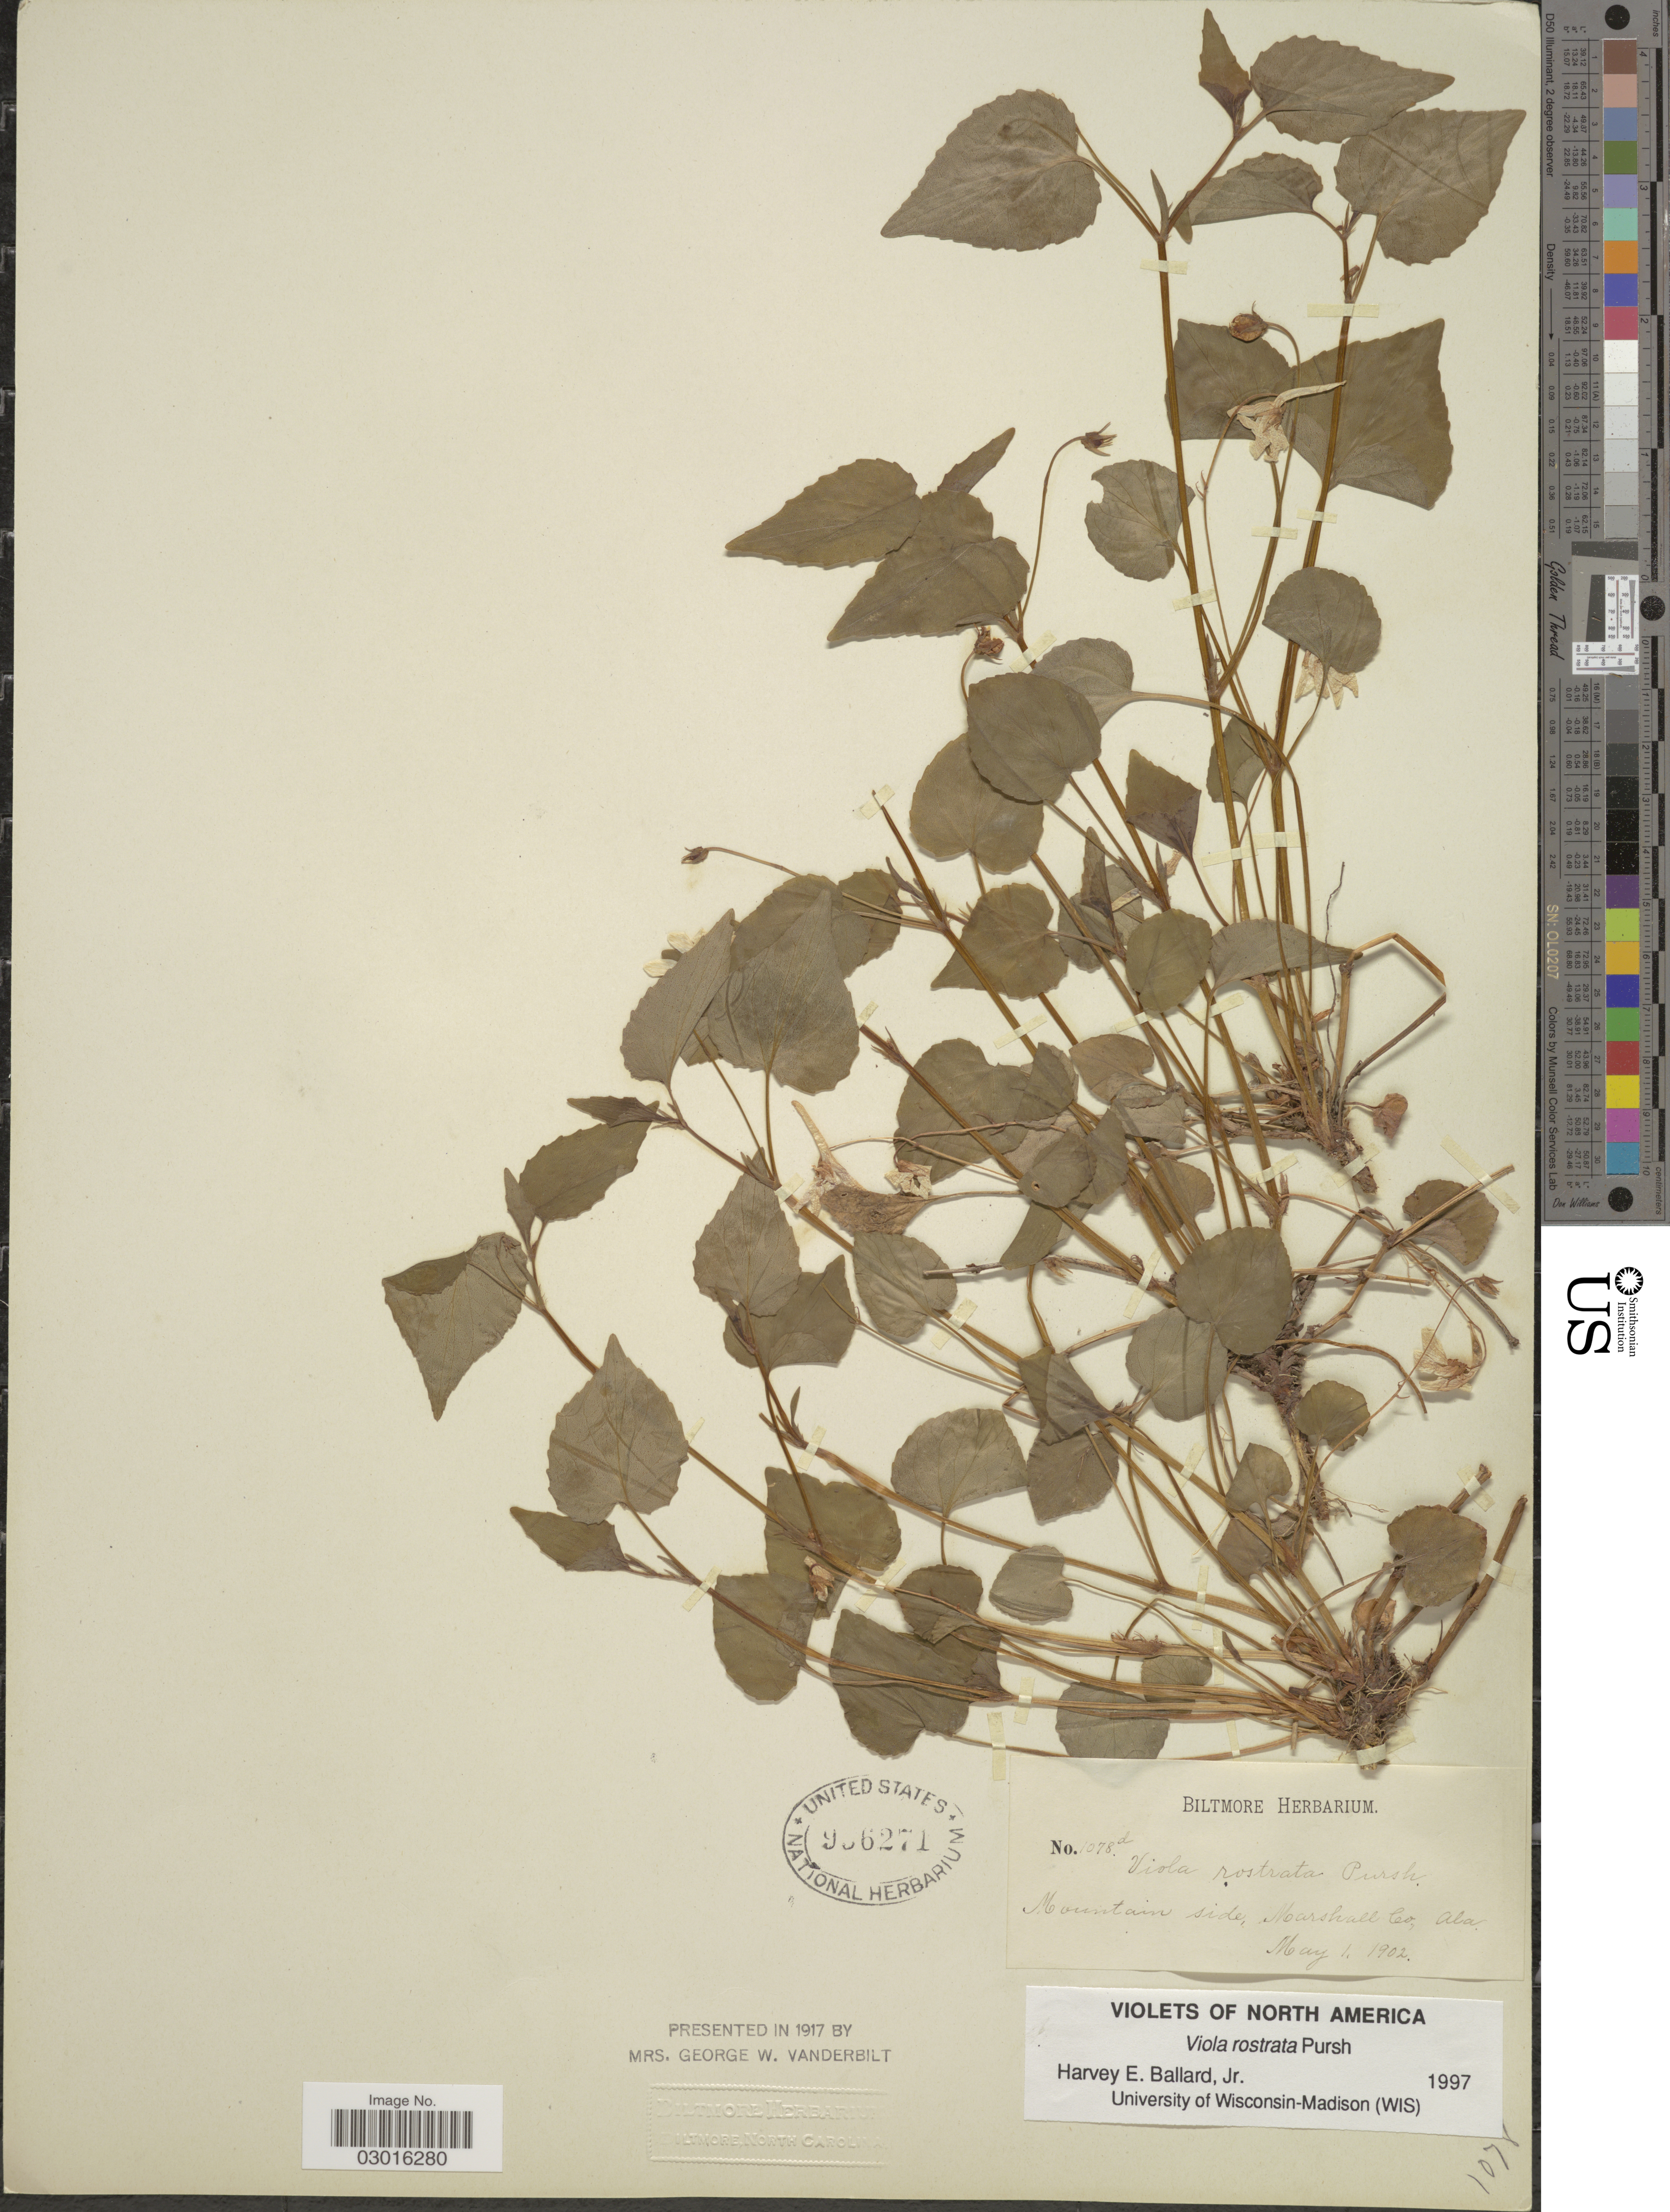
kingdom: Plantae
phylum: Tracheophyta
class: Magnoliopsida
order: Malpighiales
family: Violaceae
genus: Viola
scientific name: Viola rostrata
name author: Pursh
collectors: ex herb. Biltmore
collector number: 1078d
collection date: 1902-05-01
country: United States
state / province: Alabama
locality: Mountain side, Marshall Co.